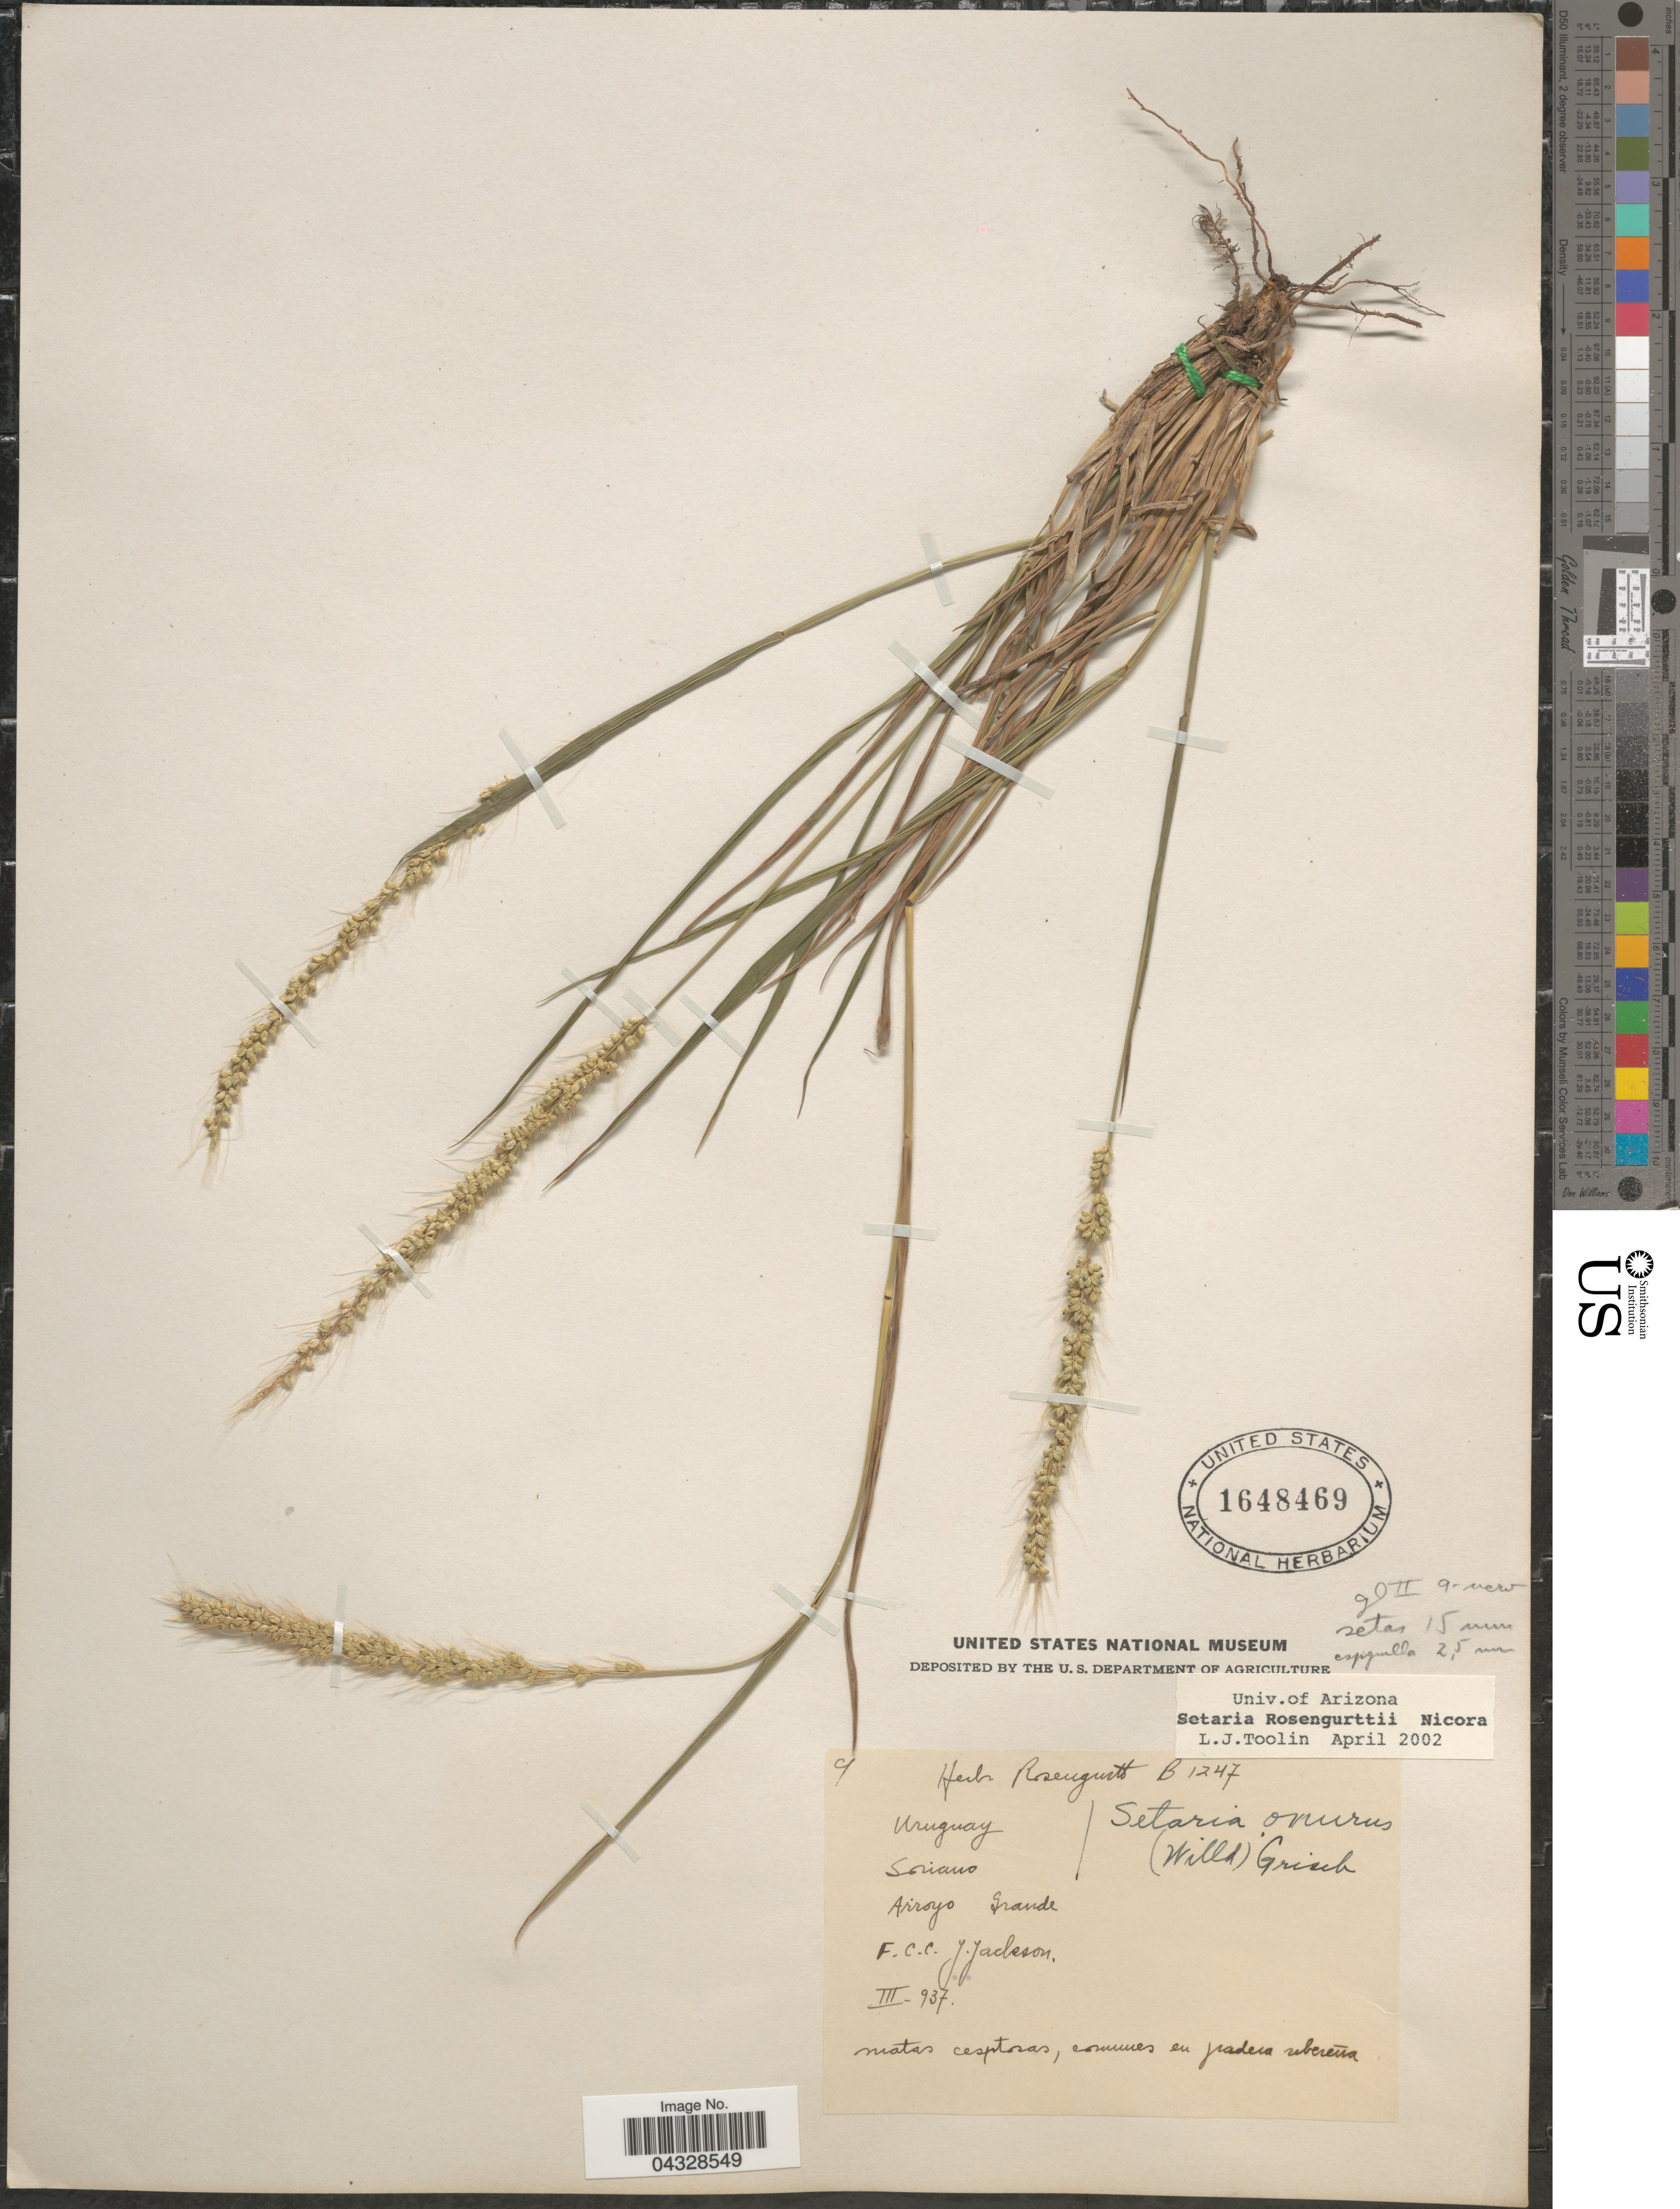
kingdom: Plantae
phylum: Tracheophyta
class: Liliopsida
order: Poales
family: Poaceae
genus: Setaria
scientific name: Setaria rosengurttii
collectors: ex herb. Rosengurtt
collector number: B1247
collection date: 1937-03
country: Uruguay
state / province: Soriano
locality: Arroyo Grande. F.C.C. J.Jackson.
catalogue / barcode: US 1648469